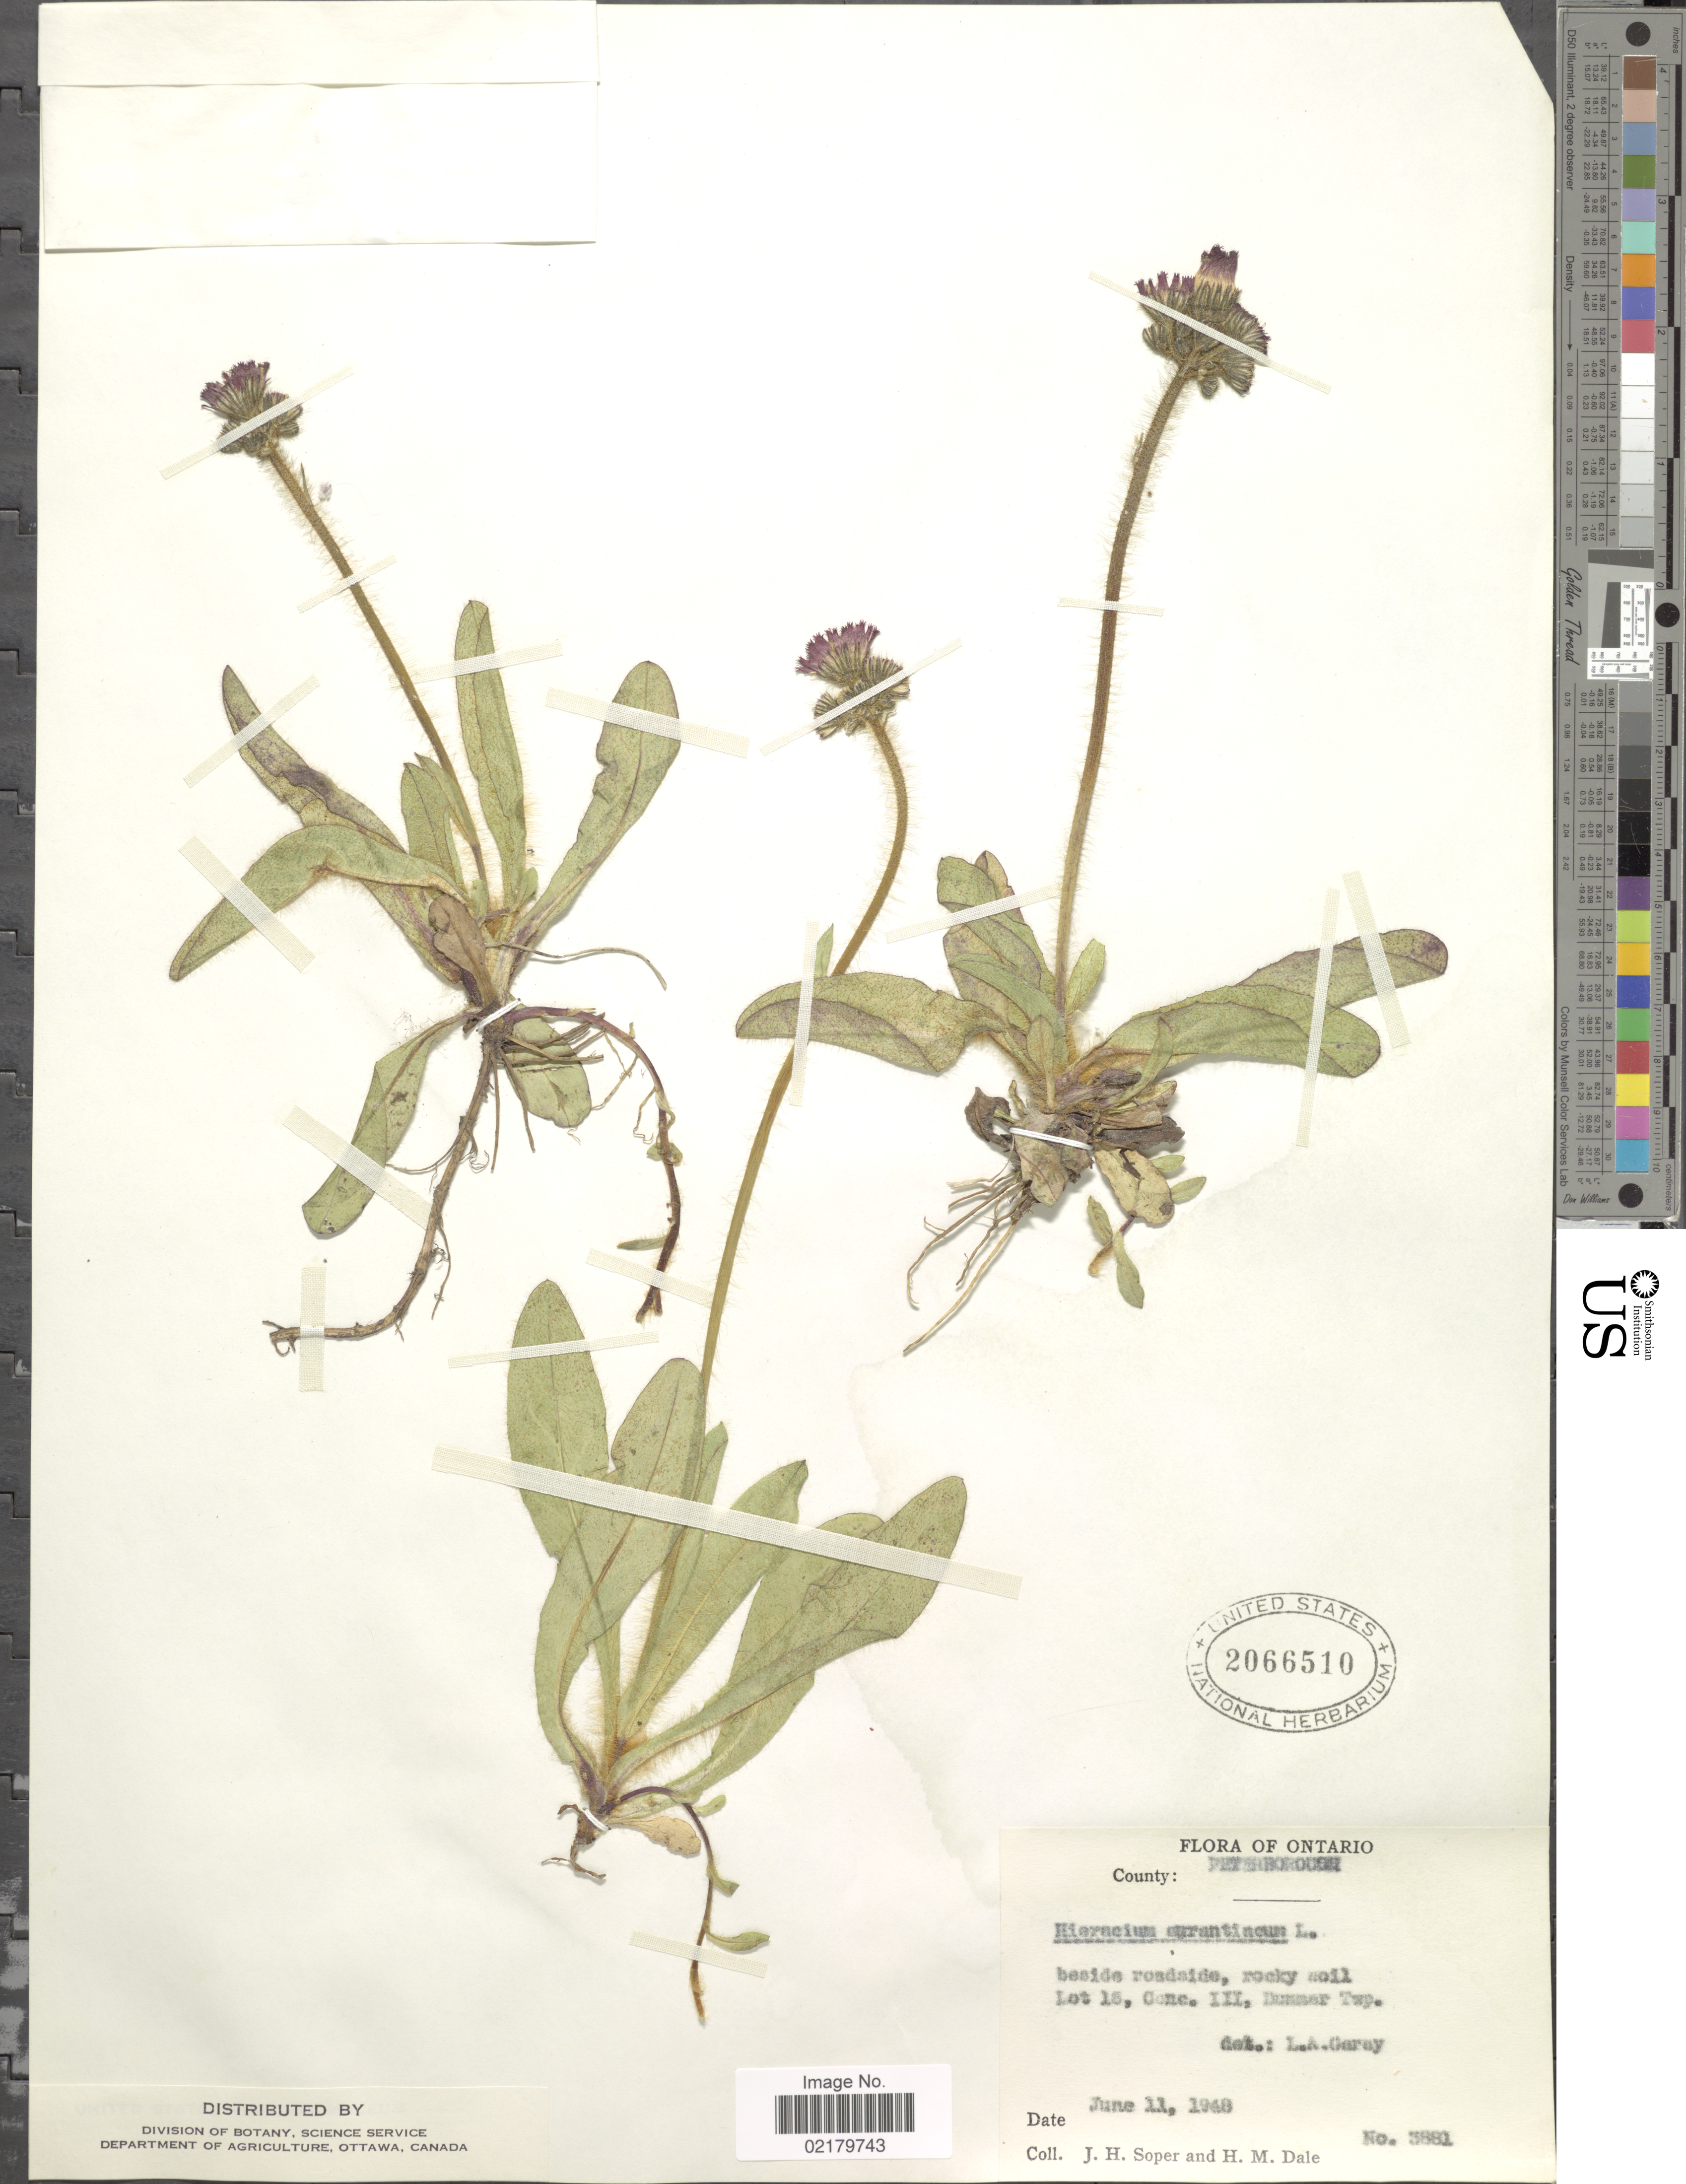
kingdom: Plantae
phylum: Tracheophyta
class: Magnoliopsida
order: Asterales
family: Asteraceae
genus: Pilosella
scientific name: Pilosella aurantiaca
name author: (L.) F.W. Schultz & Sch. Bip.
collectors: J. H. Soper & H. M. Dale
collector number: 3881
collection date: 1948-06-11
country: Canada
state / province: Ontario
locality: County Petersrough, beside roadside, rocky soil Lot 15, Conc. III, Bummer Twp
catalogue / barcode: US 2066510